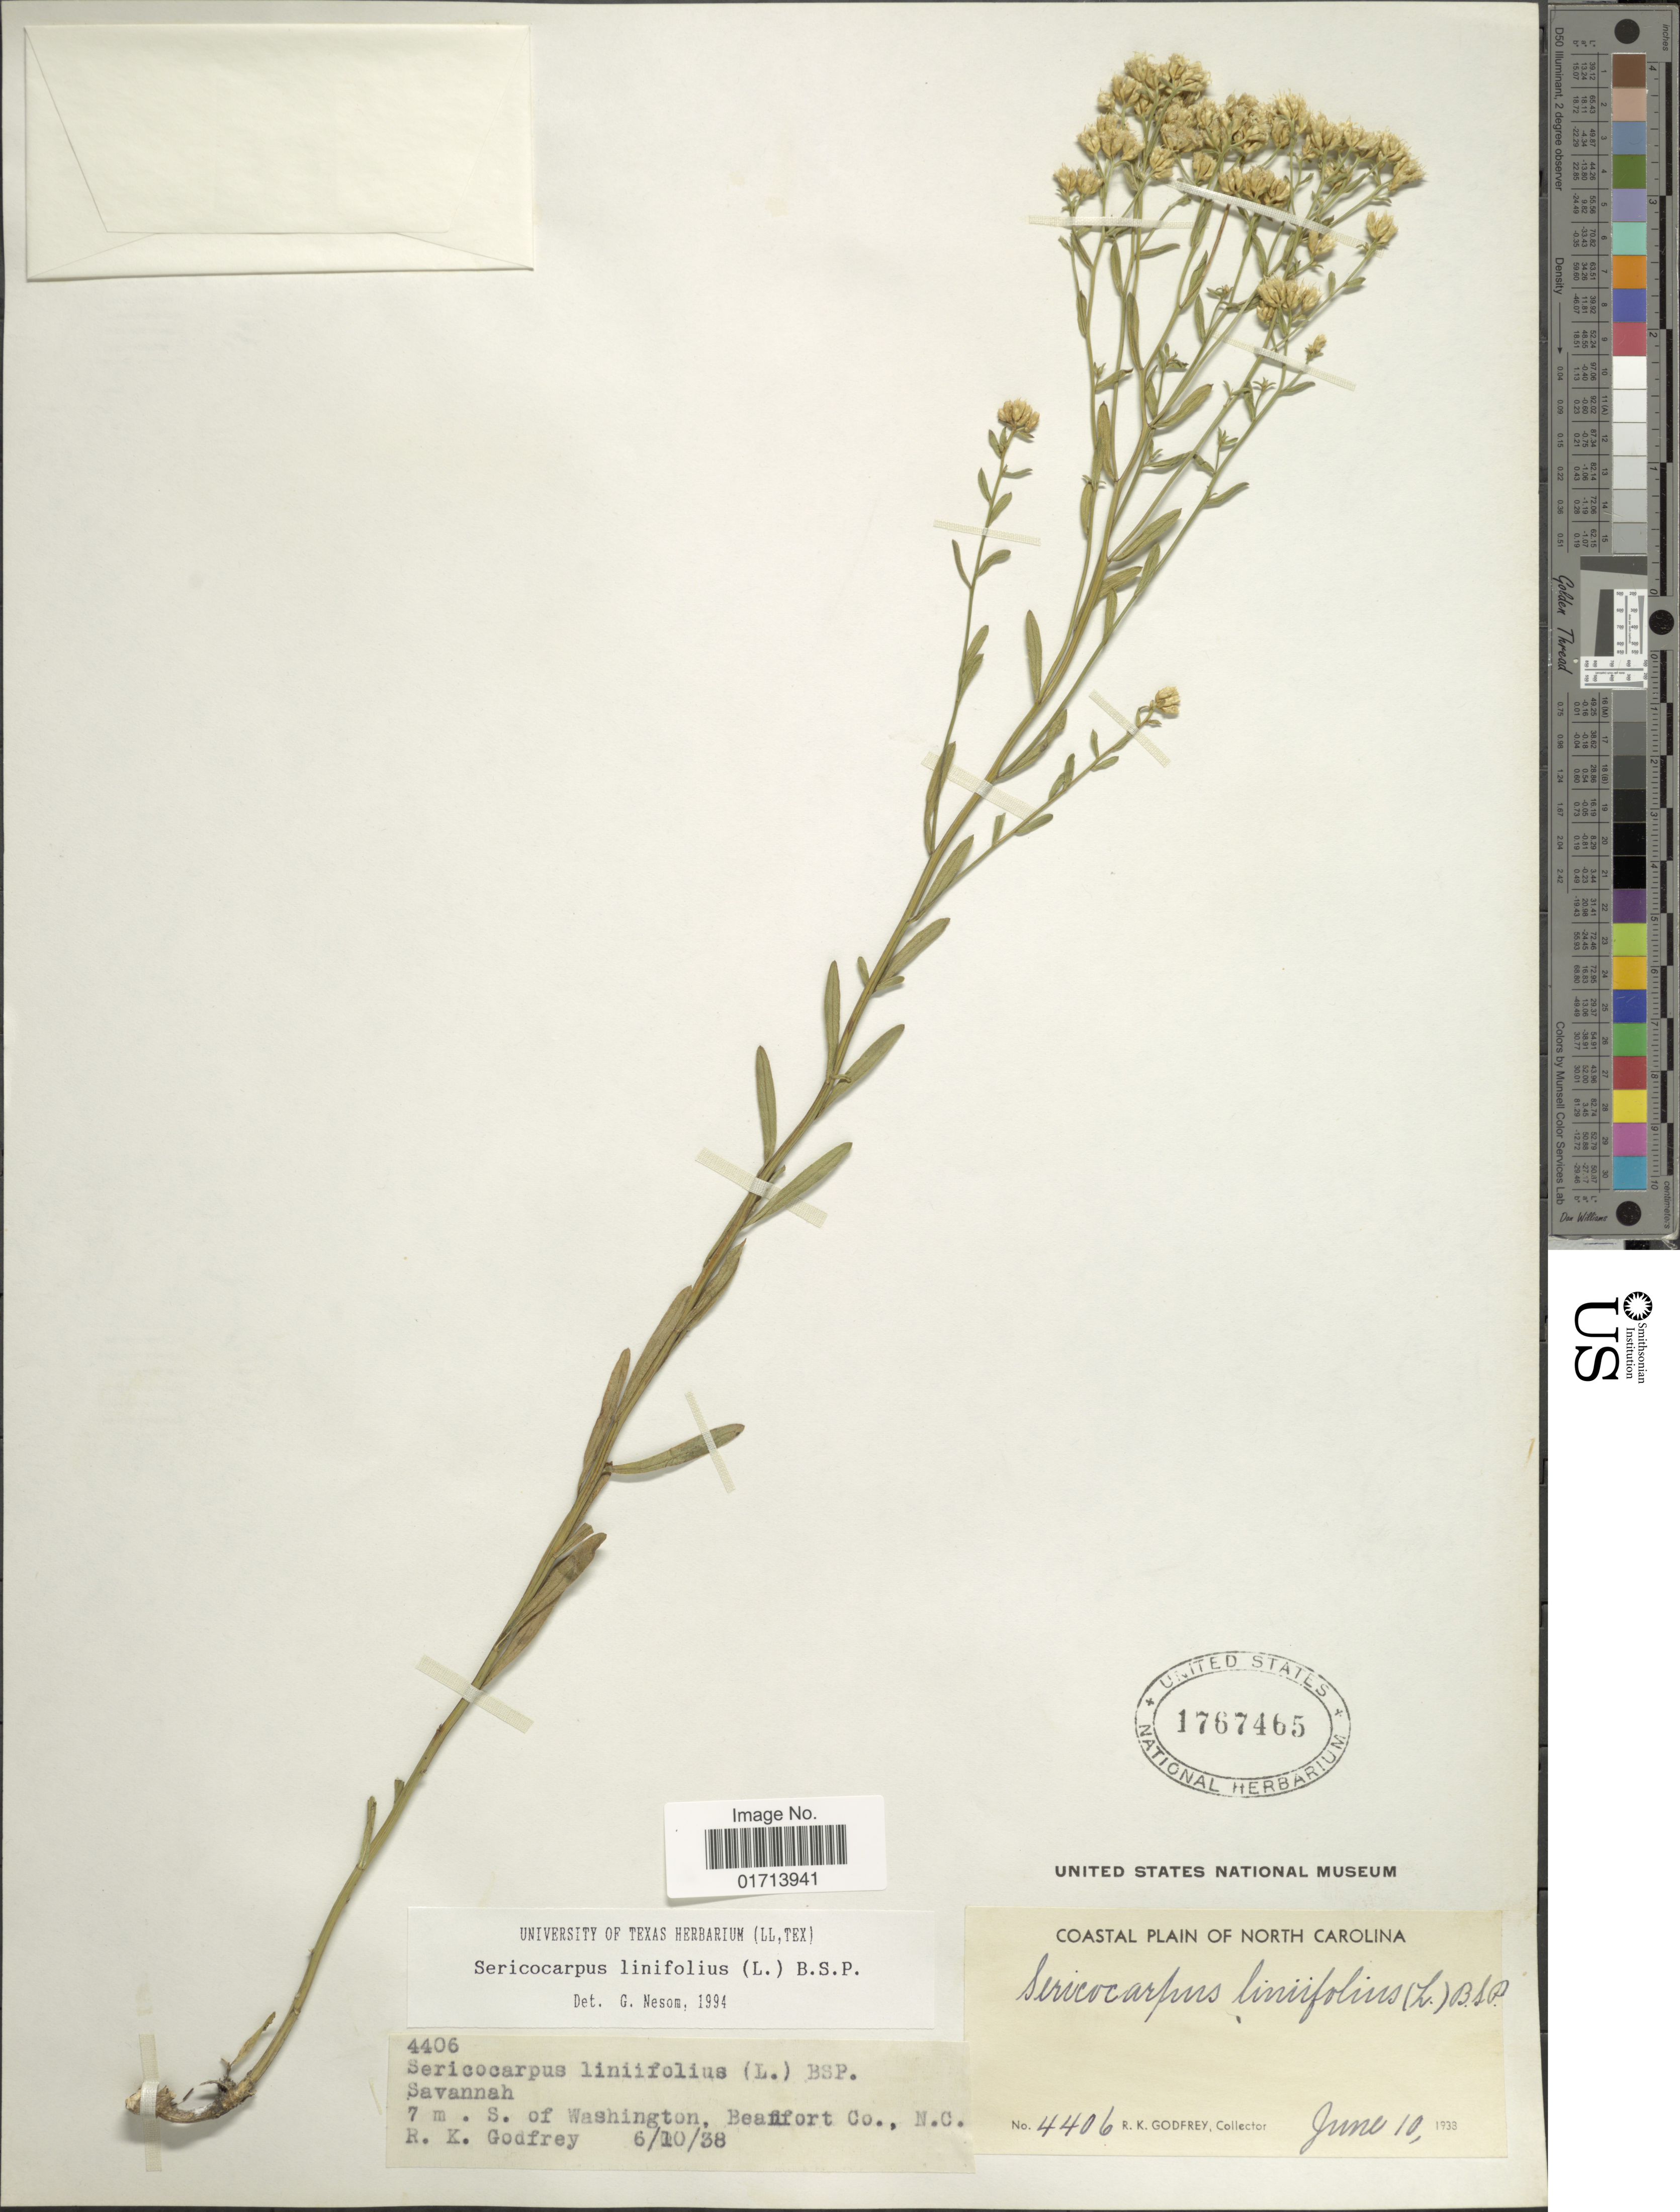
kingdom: Plantae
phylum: Tracheophyta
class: Magnoliopsida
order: Asterales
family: Asteraceae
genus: Sericocarpus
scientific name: Sericocarpus linifolius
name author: (L.) Britton, Stearns & Poggenb.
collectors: R. K. Godfrey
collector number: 4406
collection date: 1938-06-10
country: United States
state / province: North Carolina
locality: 7 m. S. of Washington, Beaffort Co., N. C.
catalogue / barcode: US 1767465